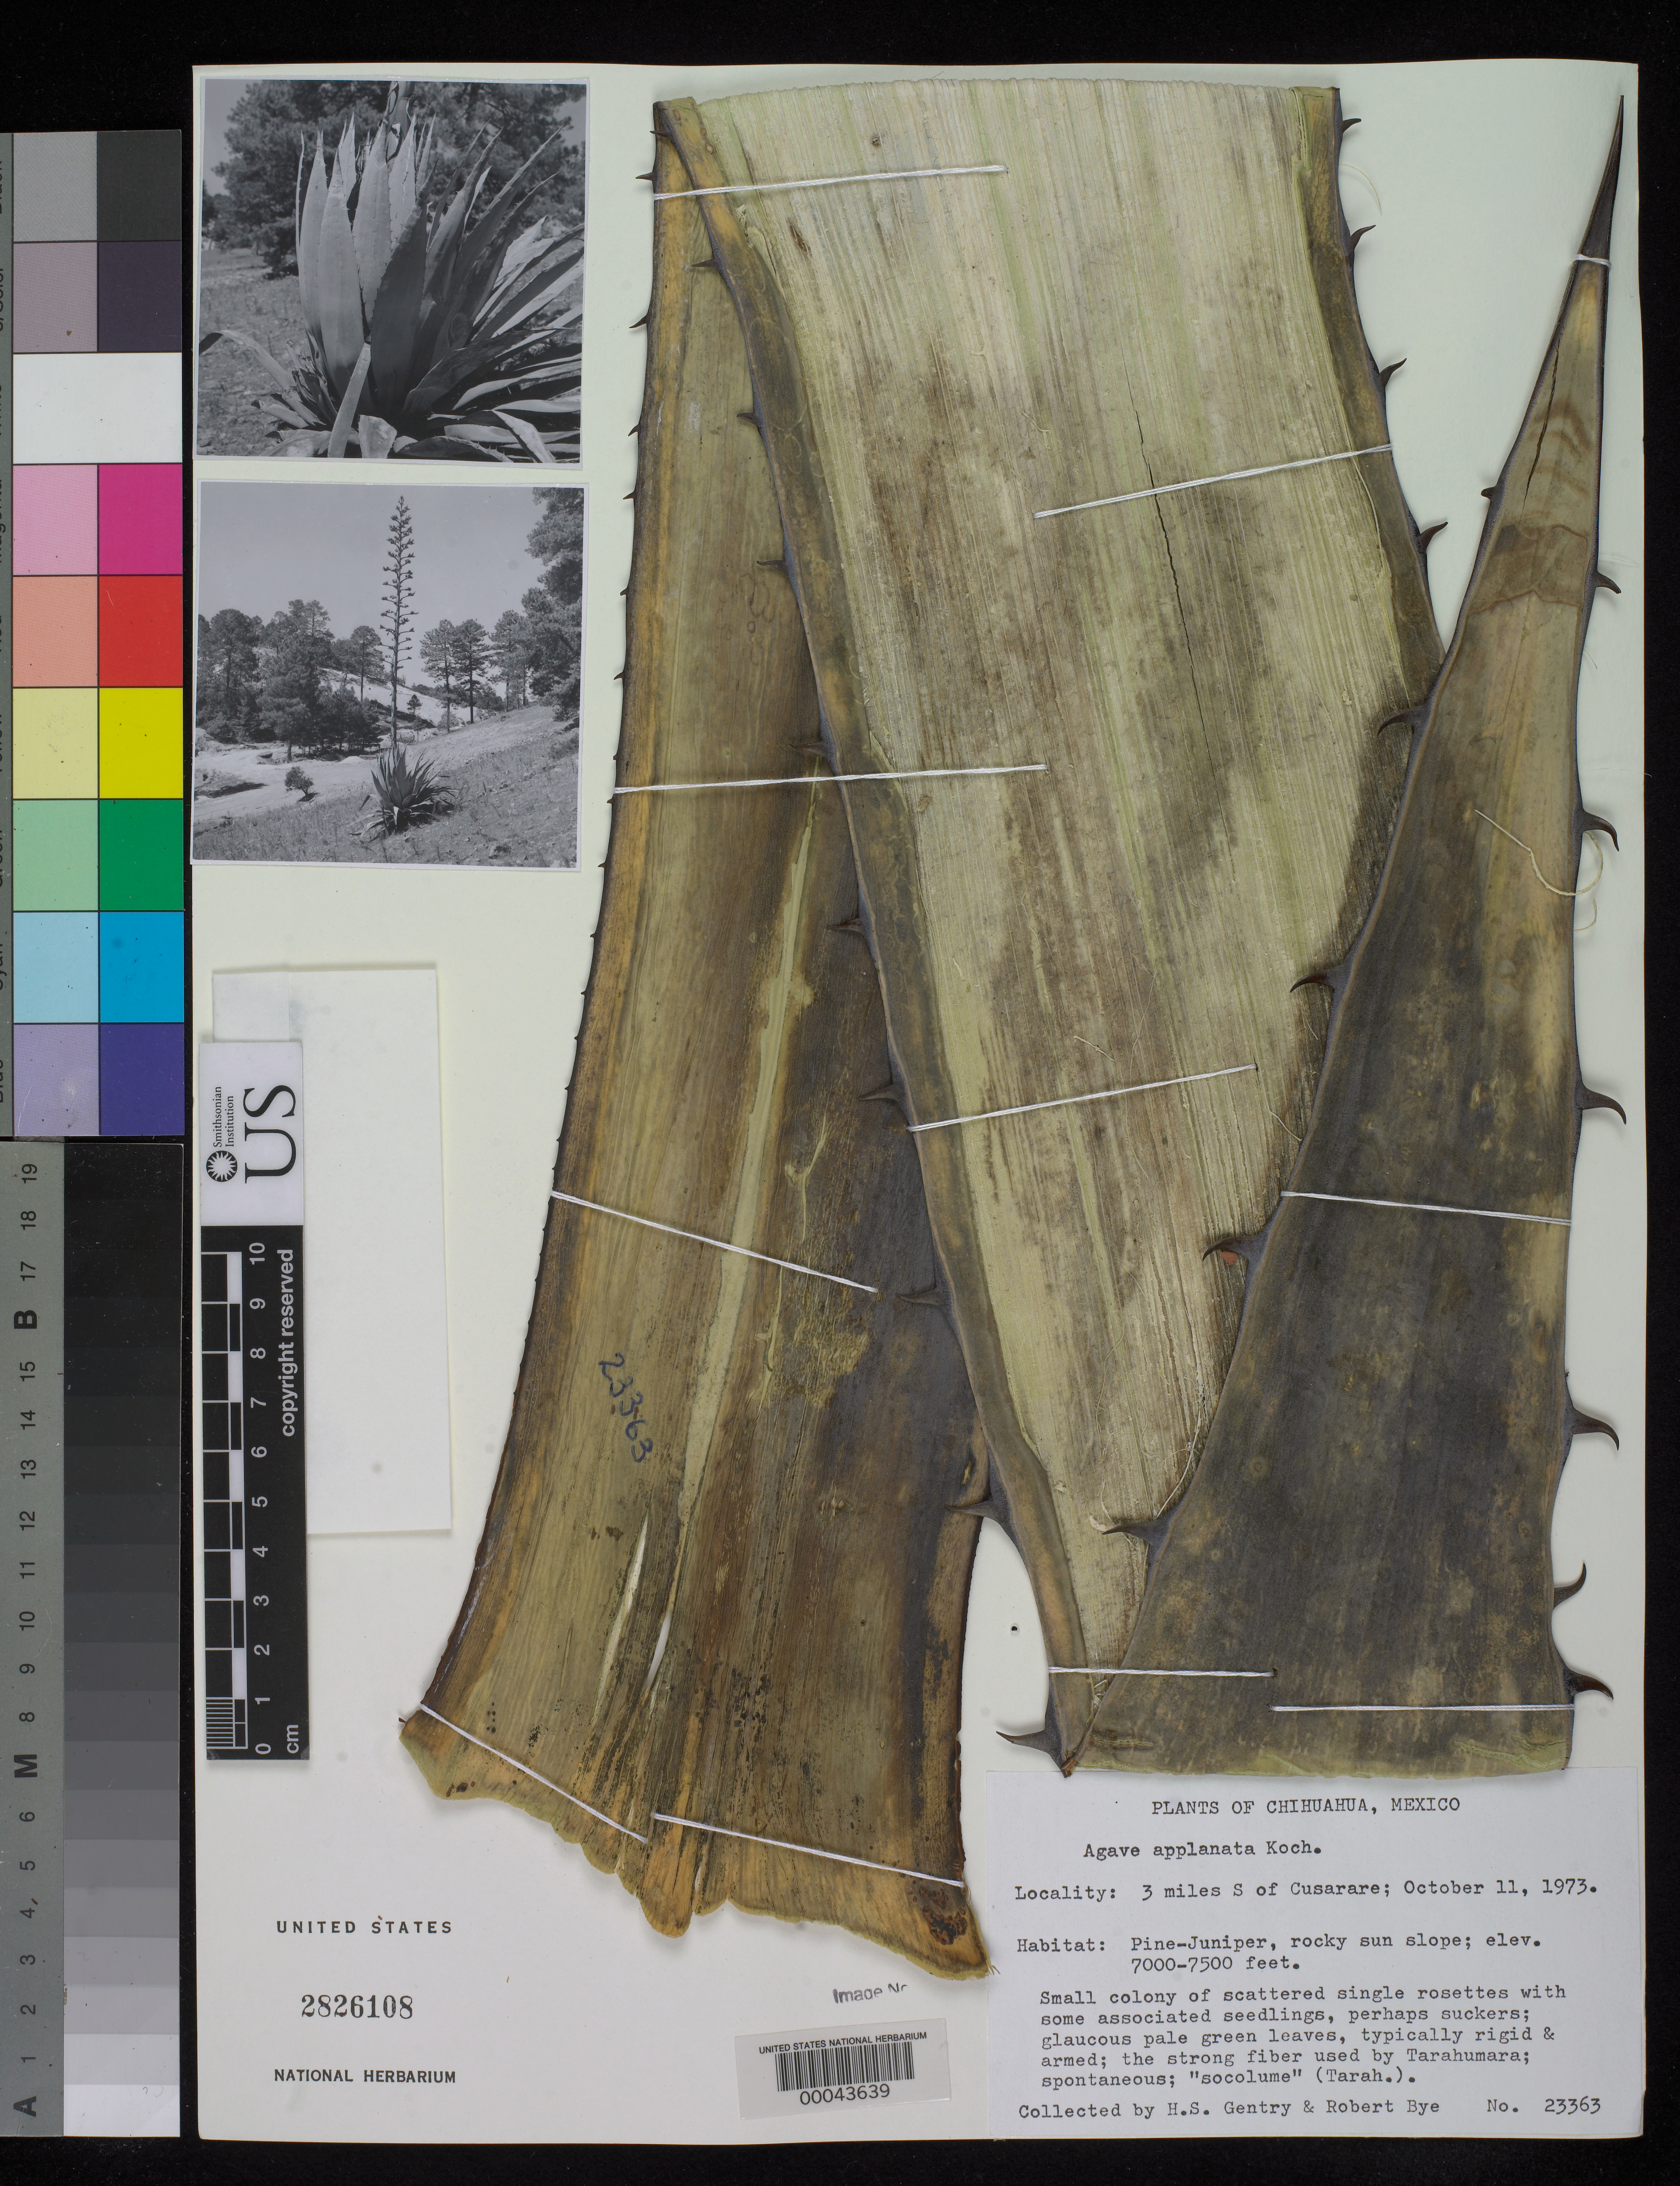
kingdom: Plantae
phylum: Tracheophyta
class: Liliopsida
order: Asparagales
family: Asparagaceae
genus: Agave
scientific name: Agave applanata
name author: Lem. ex Jacobi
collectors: H. S. Gentry & R. A. Bye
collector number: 23363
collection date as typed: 11 Oct 1973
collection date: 1973-10-11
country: Mexico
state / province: Chihuahua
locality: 3 mi S of Cusarare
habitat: Pine-juniper, rocky sun slope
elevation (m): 2134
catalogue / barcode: US 2826108